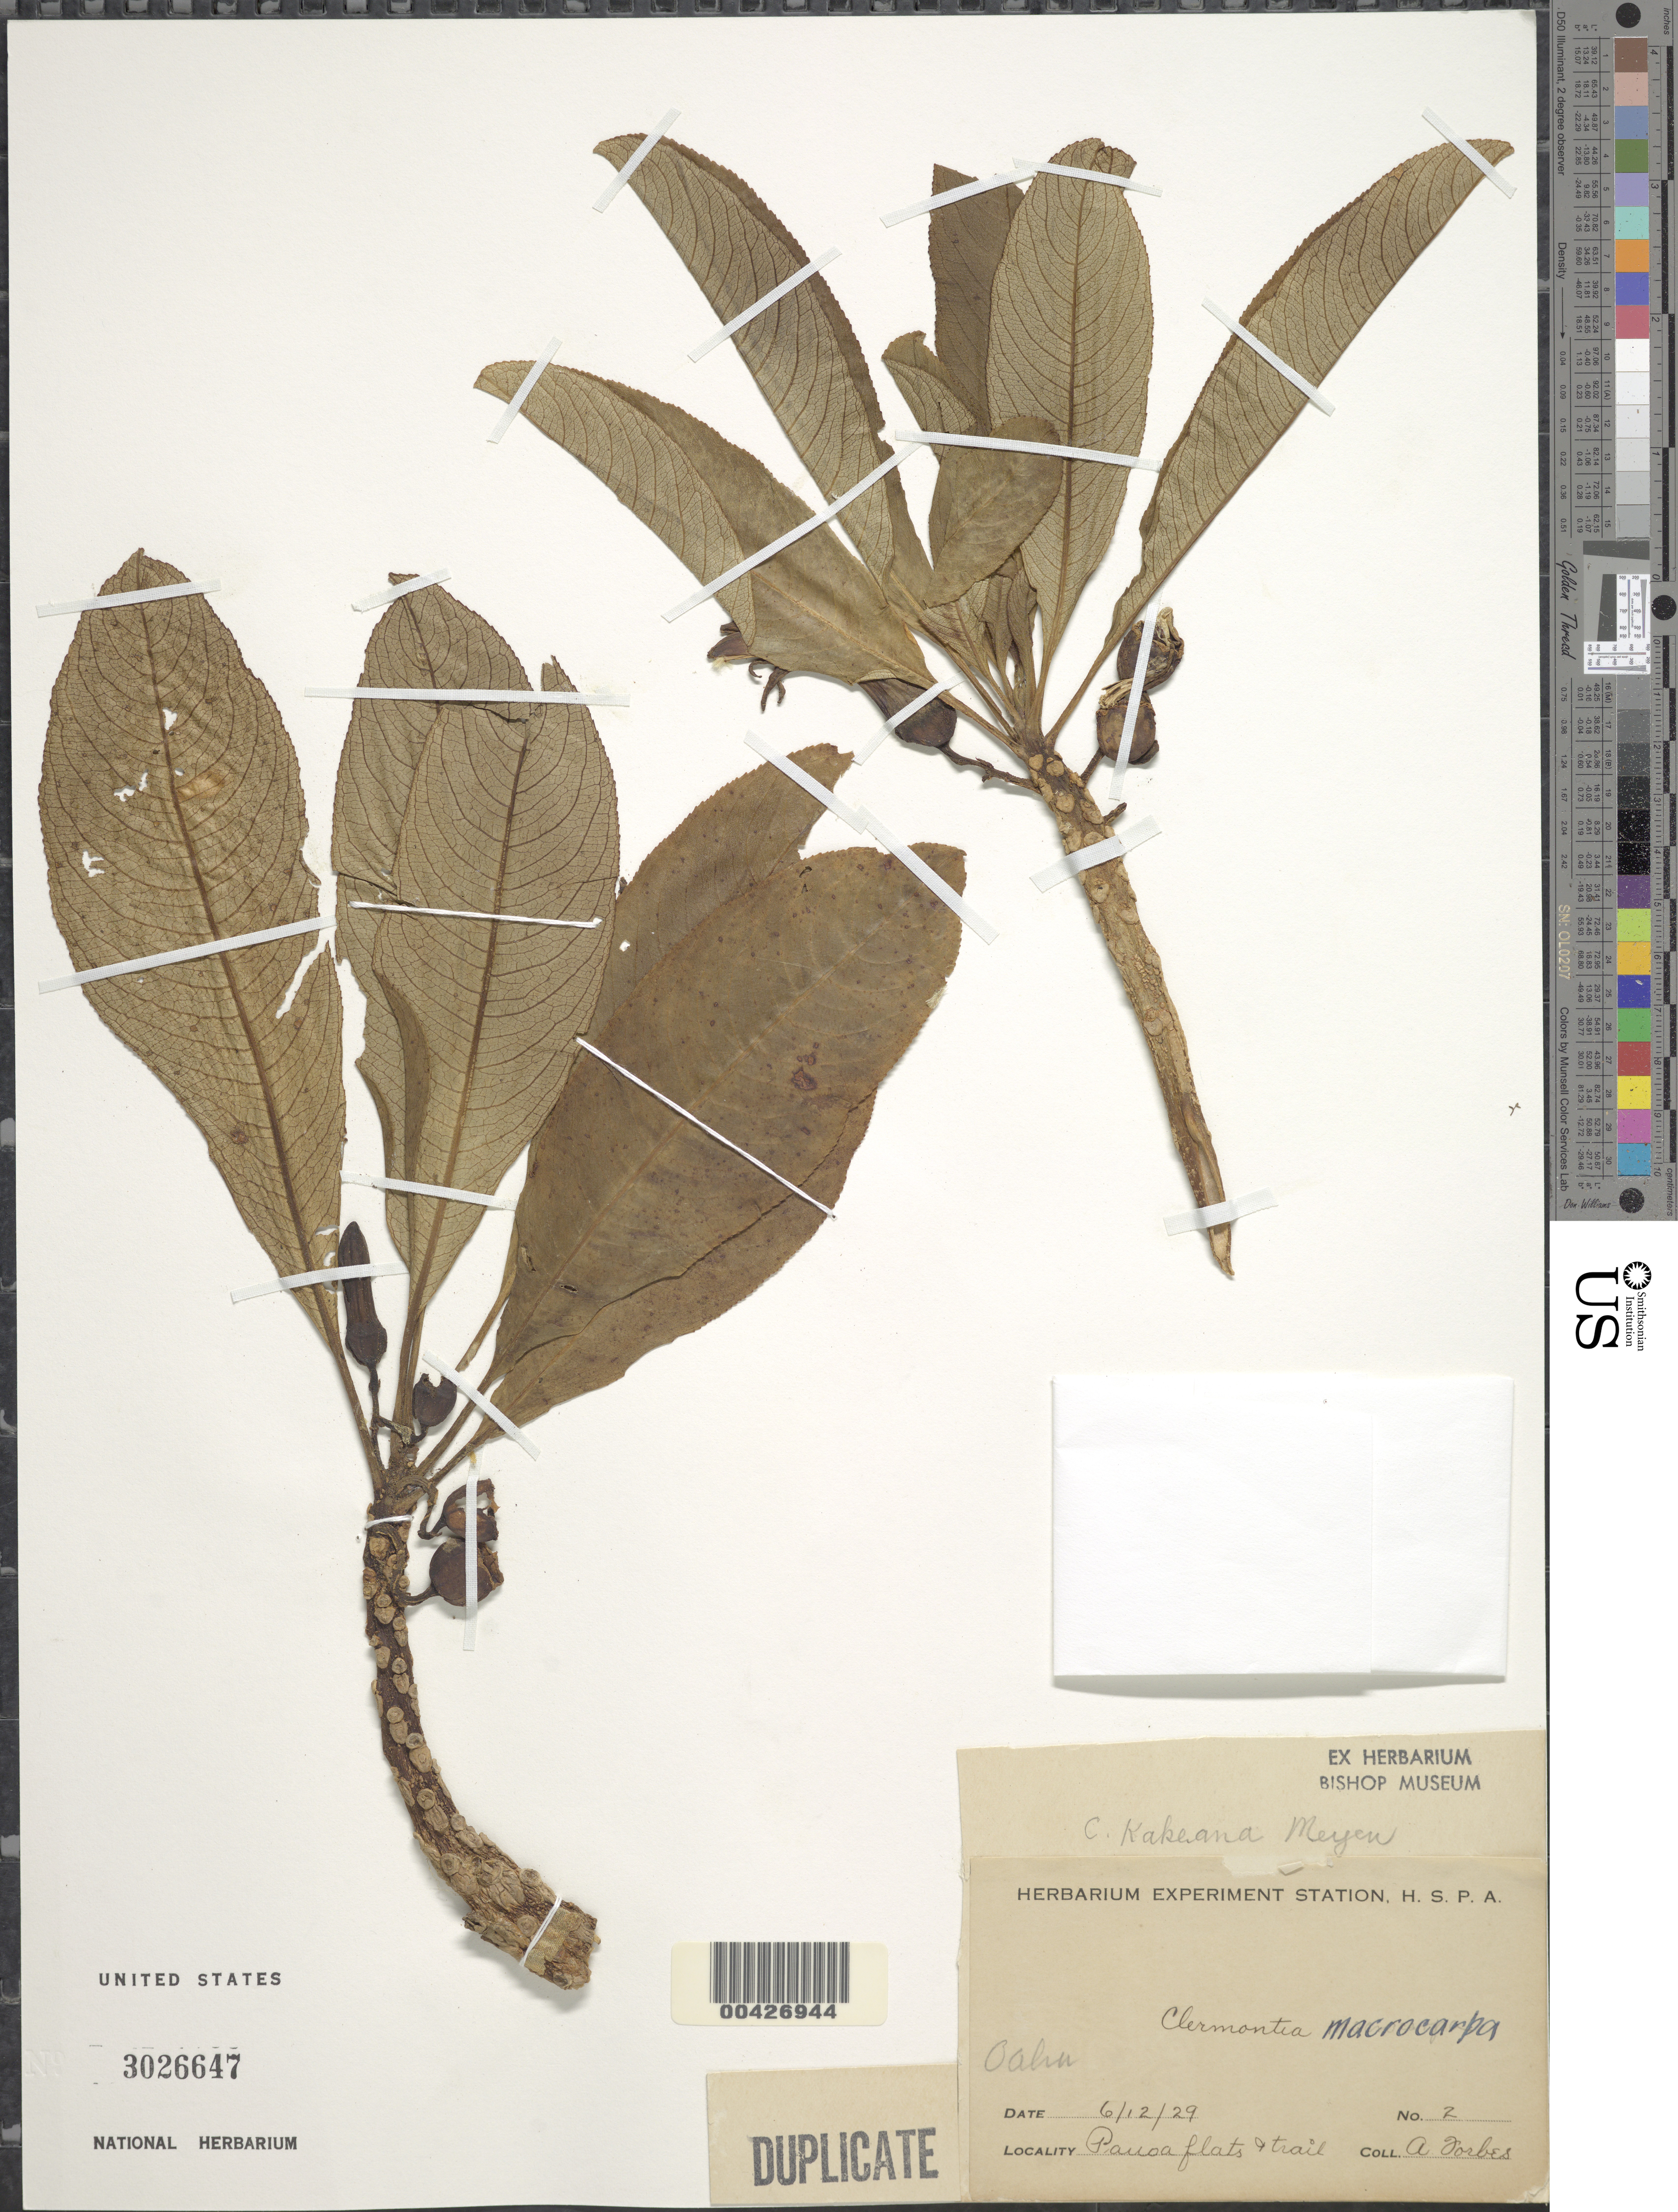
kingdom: Plantae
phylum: Tracheophyta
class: Magnoliopsida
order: Asterales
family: Campanulaceae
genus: Clermontia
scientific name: Clermontia kakeana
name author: Meyen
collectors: A. Forbes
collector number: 2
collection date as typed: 12 Jun 1929 or 6 Dec 1929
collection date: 1929-06-12 or 1929-12-06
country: United States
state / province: Hawaii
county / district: Honolulu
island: Oahu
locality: Pauna flats and trail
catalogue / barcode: US 3026647